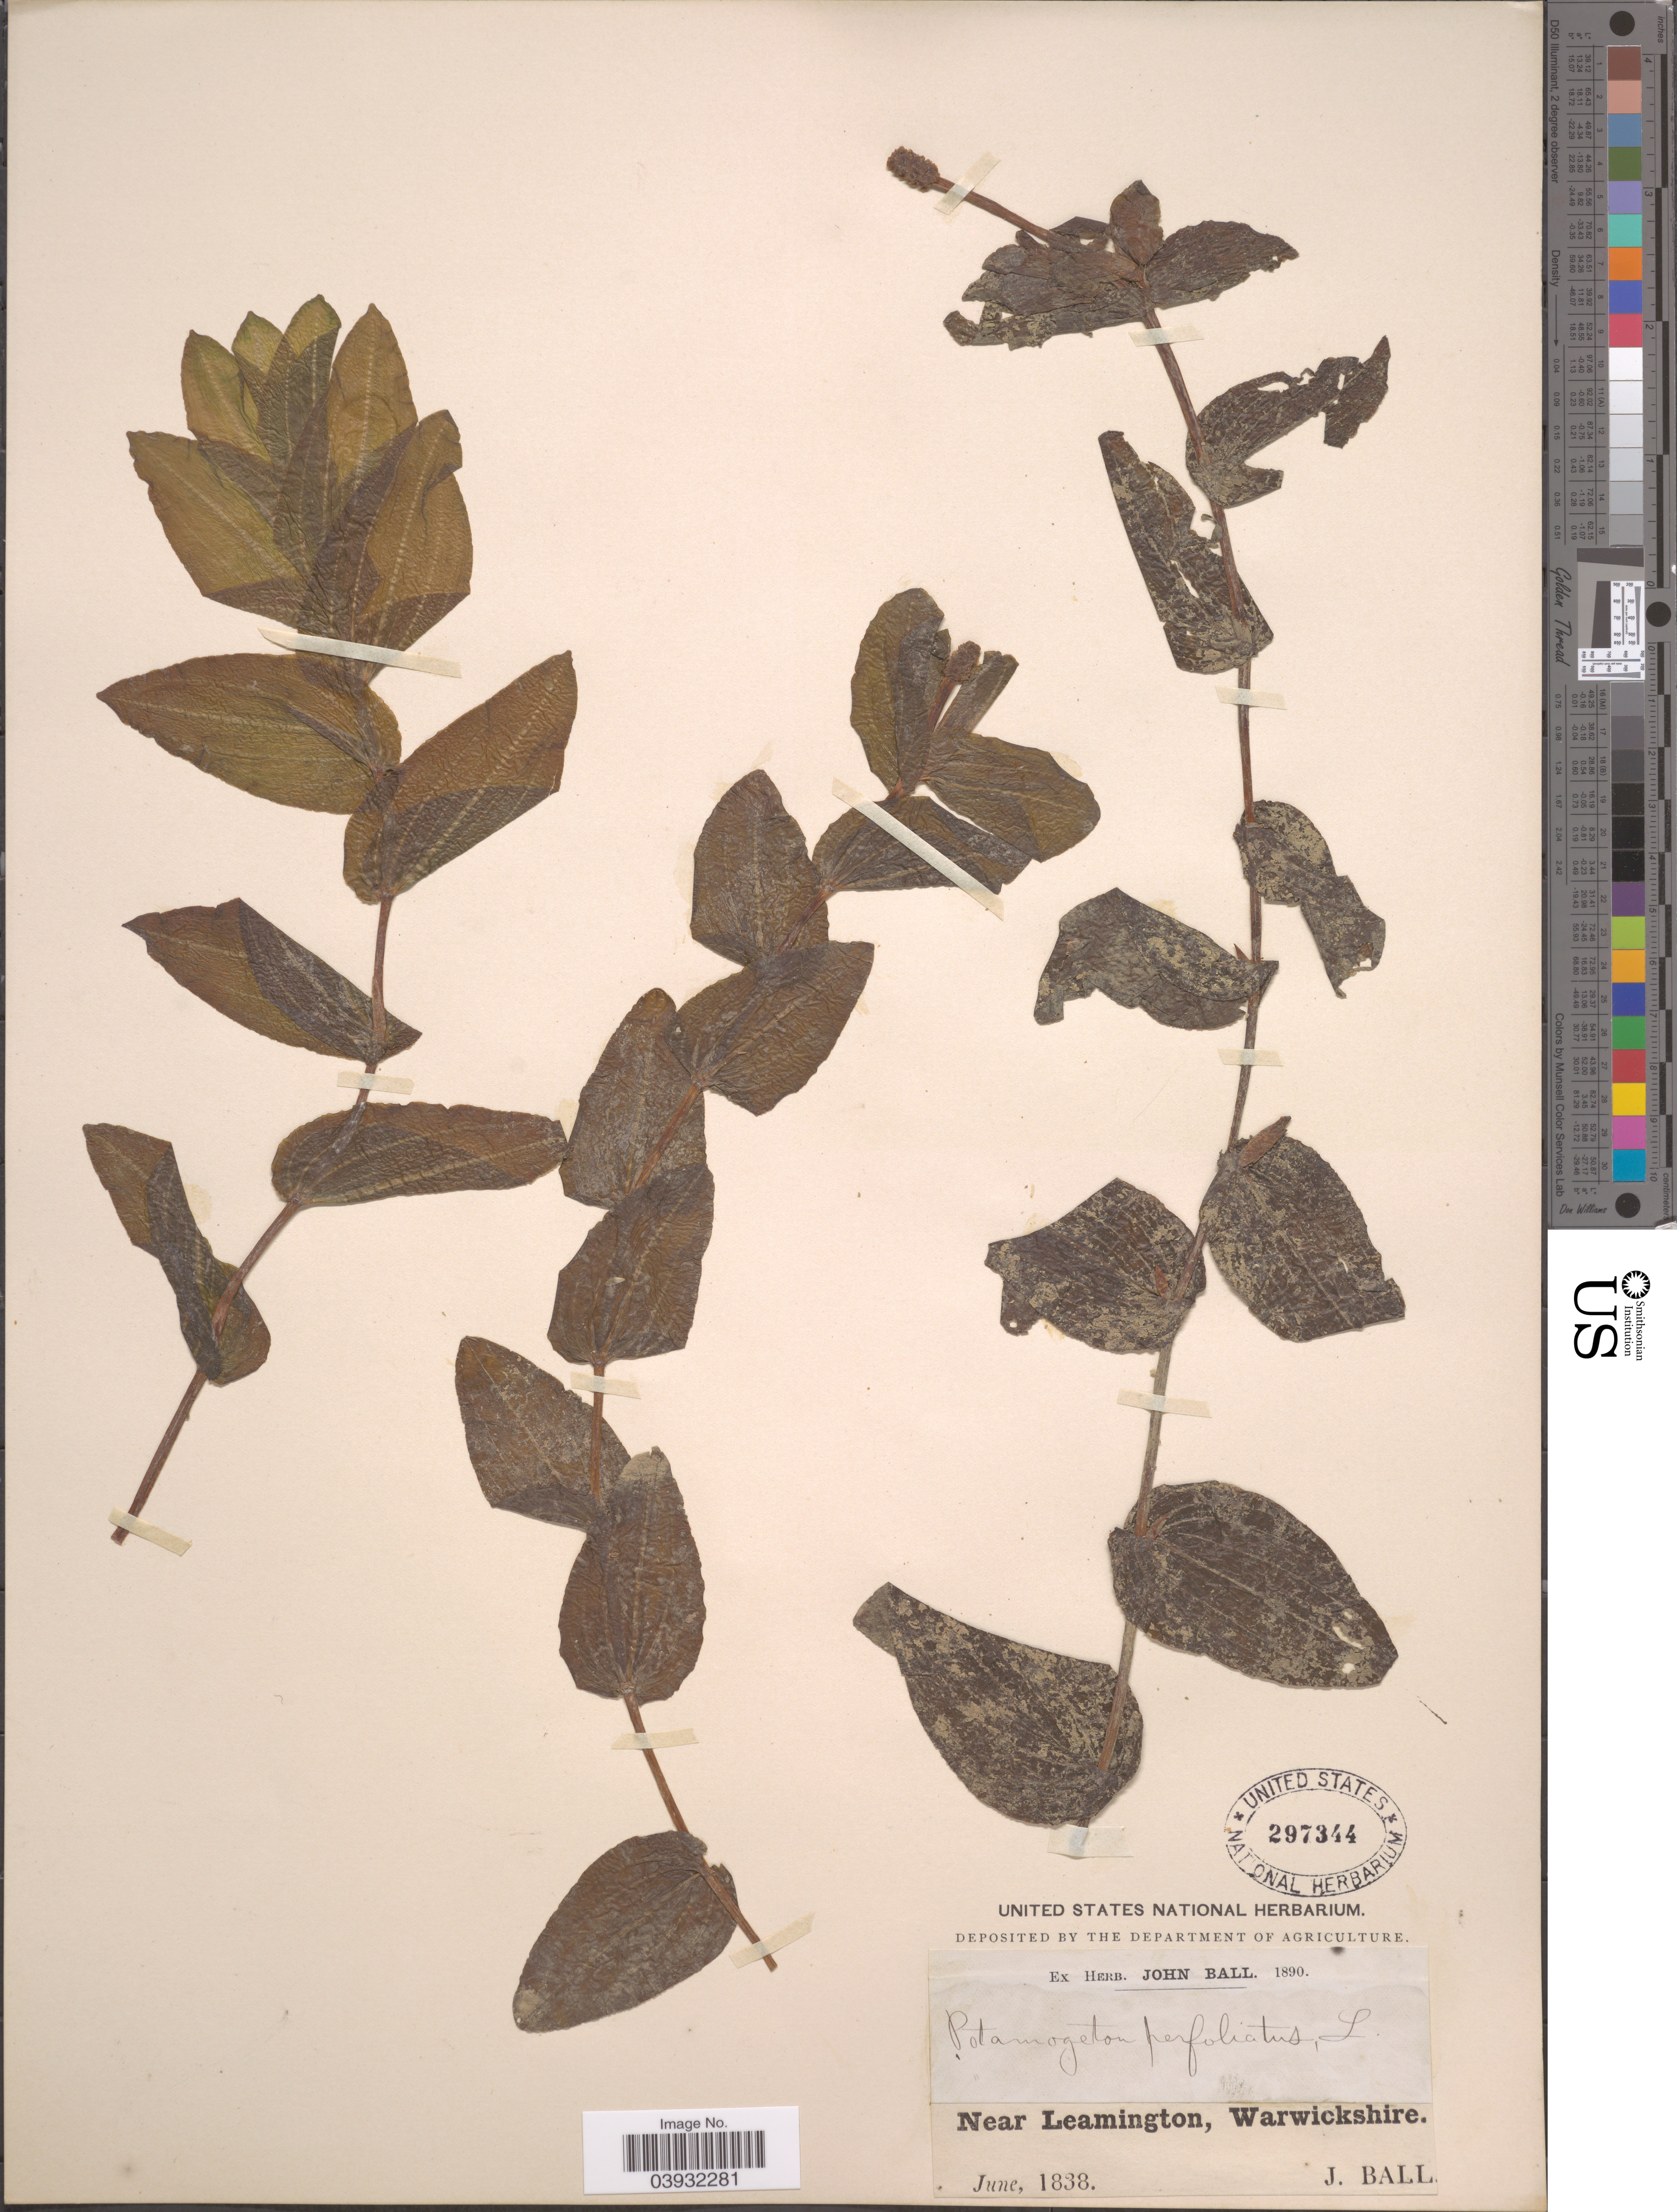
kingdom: Plantae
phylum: Tracheophyta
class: Liliopsida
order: Alismatales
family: Potamogetonaceae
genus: Potamogeton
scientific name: Potamogeton perfoliatus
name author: L.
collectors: J. Ball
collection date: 1838-06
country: United Kingdom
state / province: England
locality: Near Leamington, Warwickshire.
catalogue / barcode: US 297344